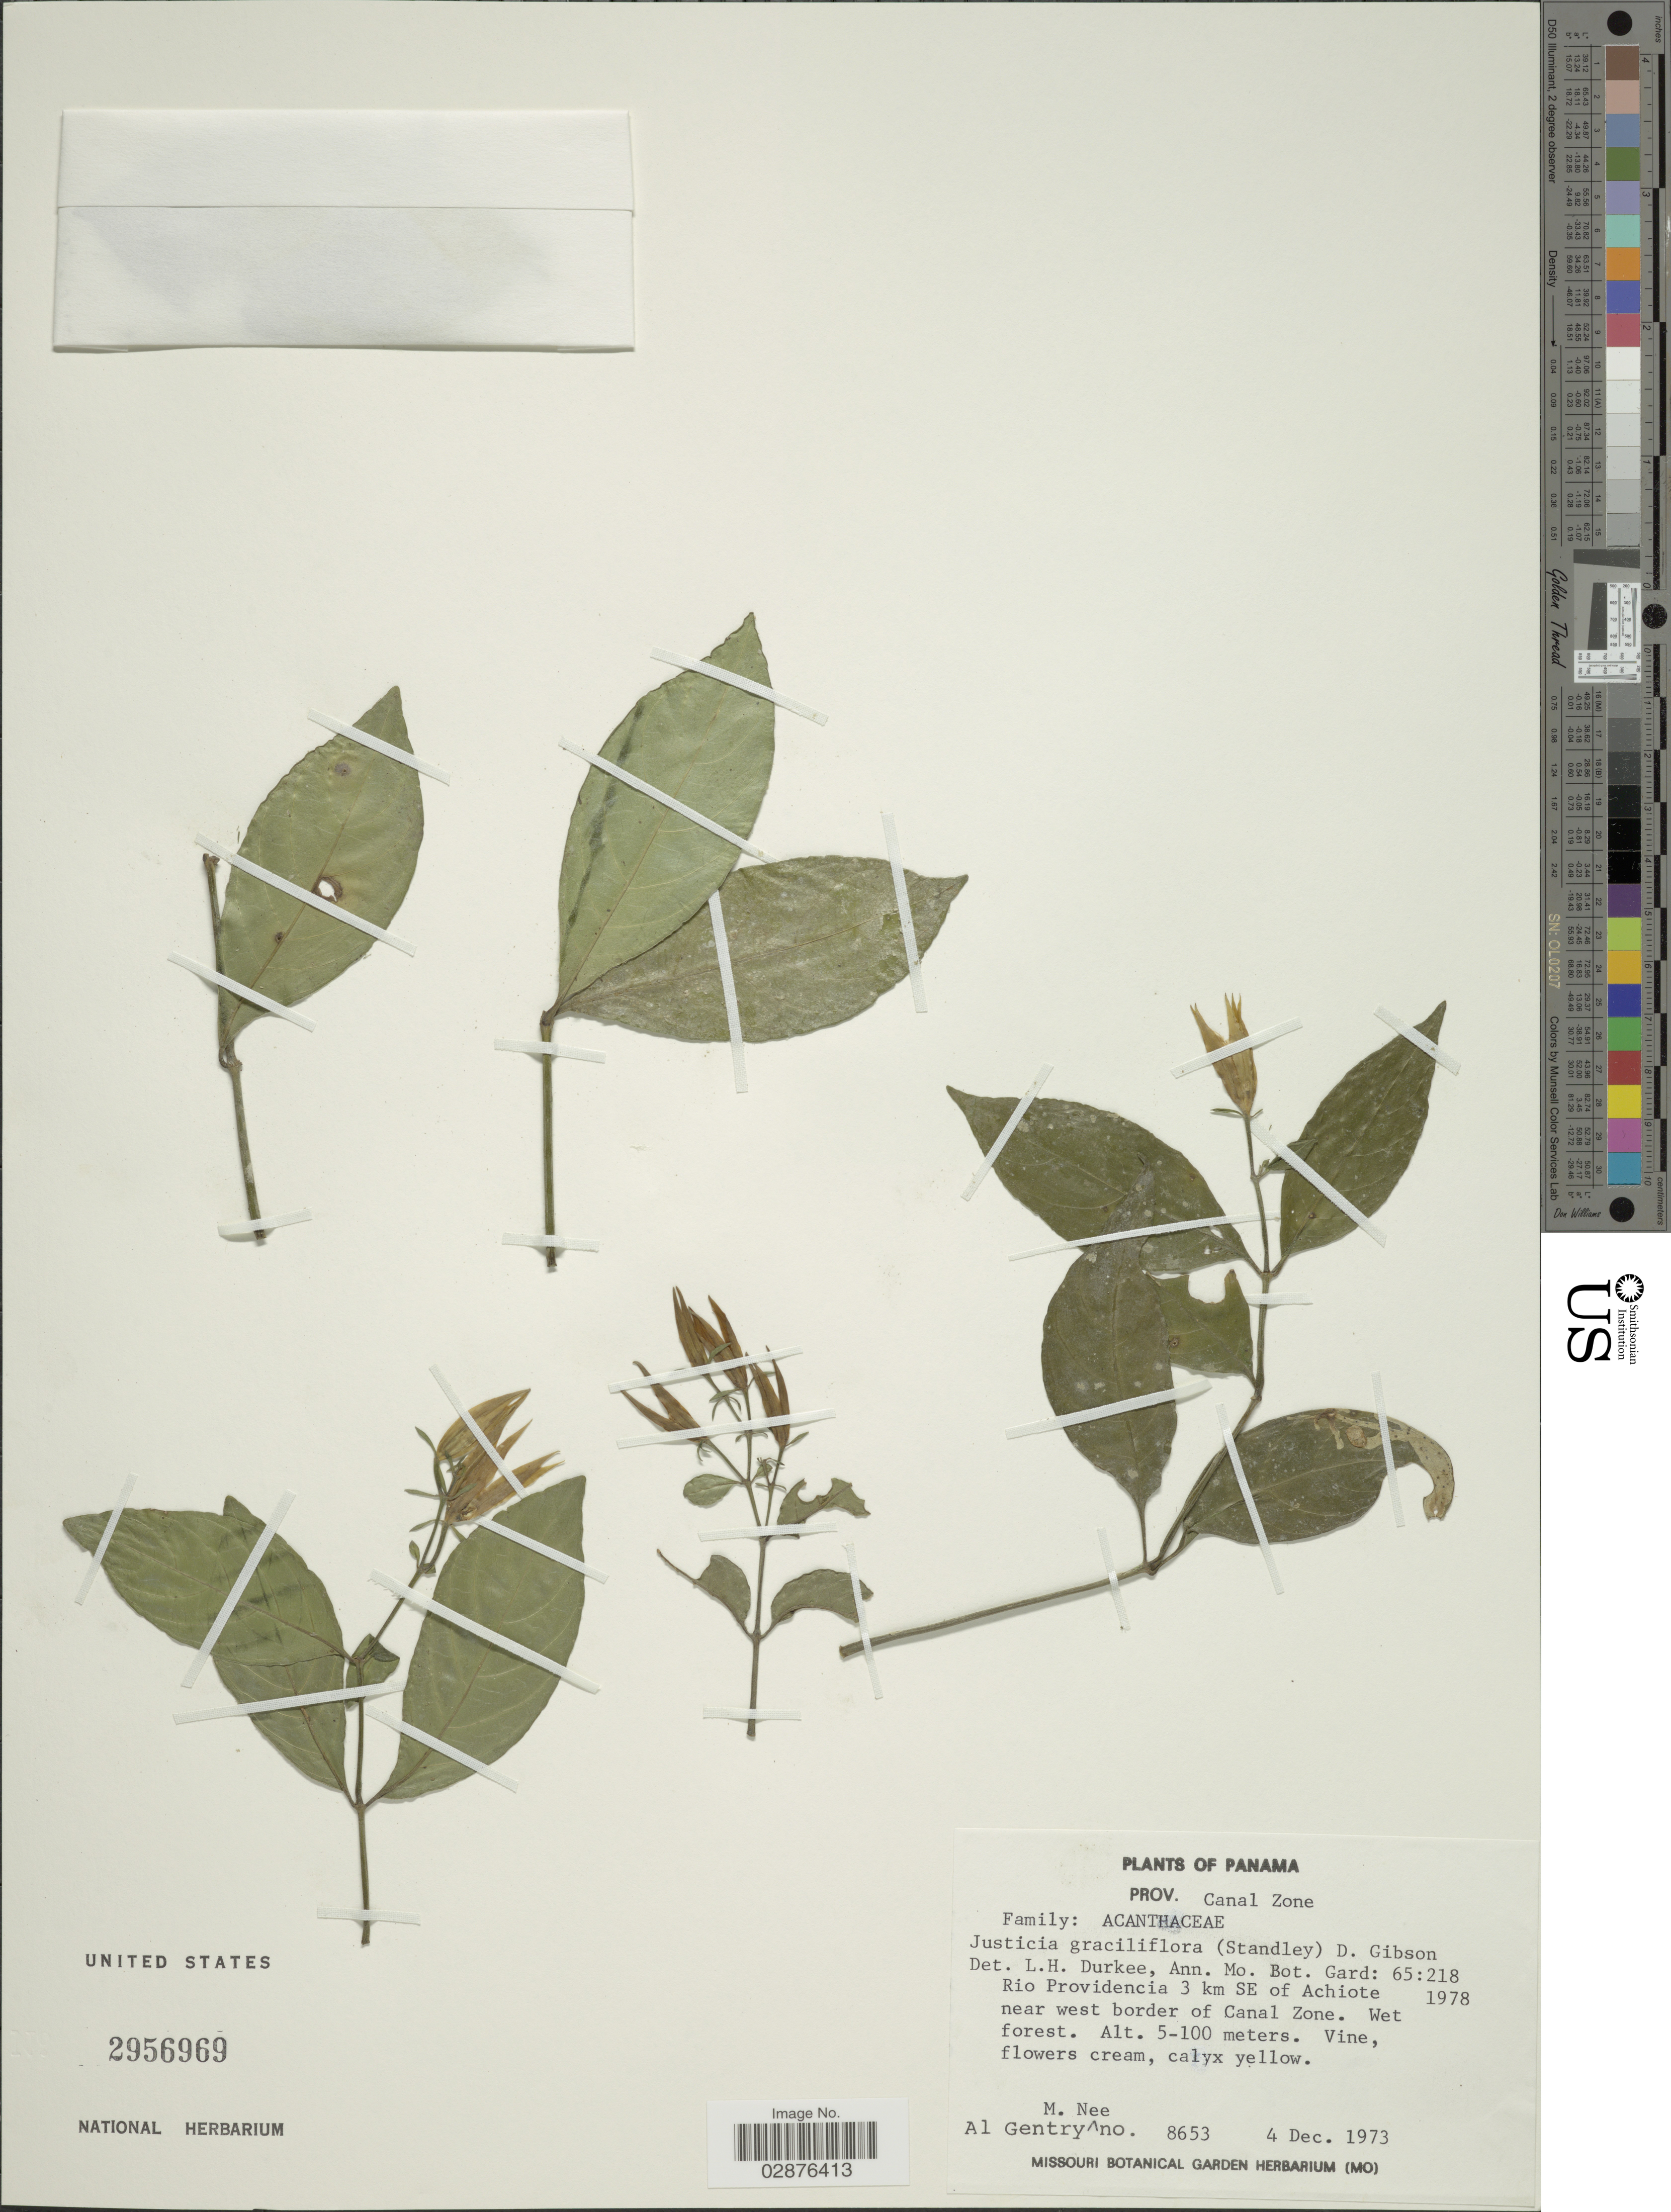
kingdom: Plantae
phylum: Tracheophyta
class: Magnoliopsida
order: Lamiales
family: Acanthaceae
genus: Justicia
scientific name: Justicia graciliflora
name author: (Standl.) D.N. Gibson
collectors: M. Nee & A. H. Gentry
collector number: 8653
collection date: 1973-12-04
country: Panama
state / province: Colón / Panamá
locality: Prov. Canal Zone. Rio Providencia 3 km SE of Achiote near west border of Canal Zone.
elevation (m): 5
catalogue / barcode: US 2956969